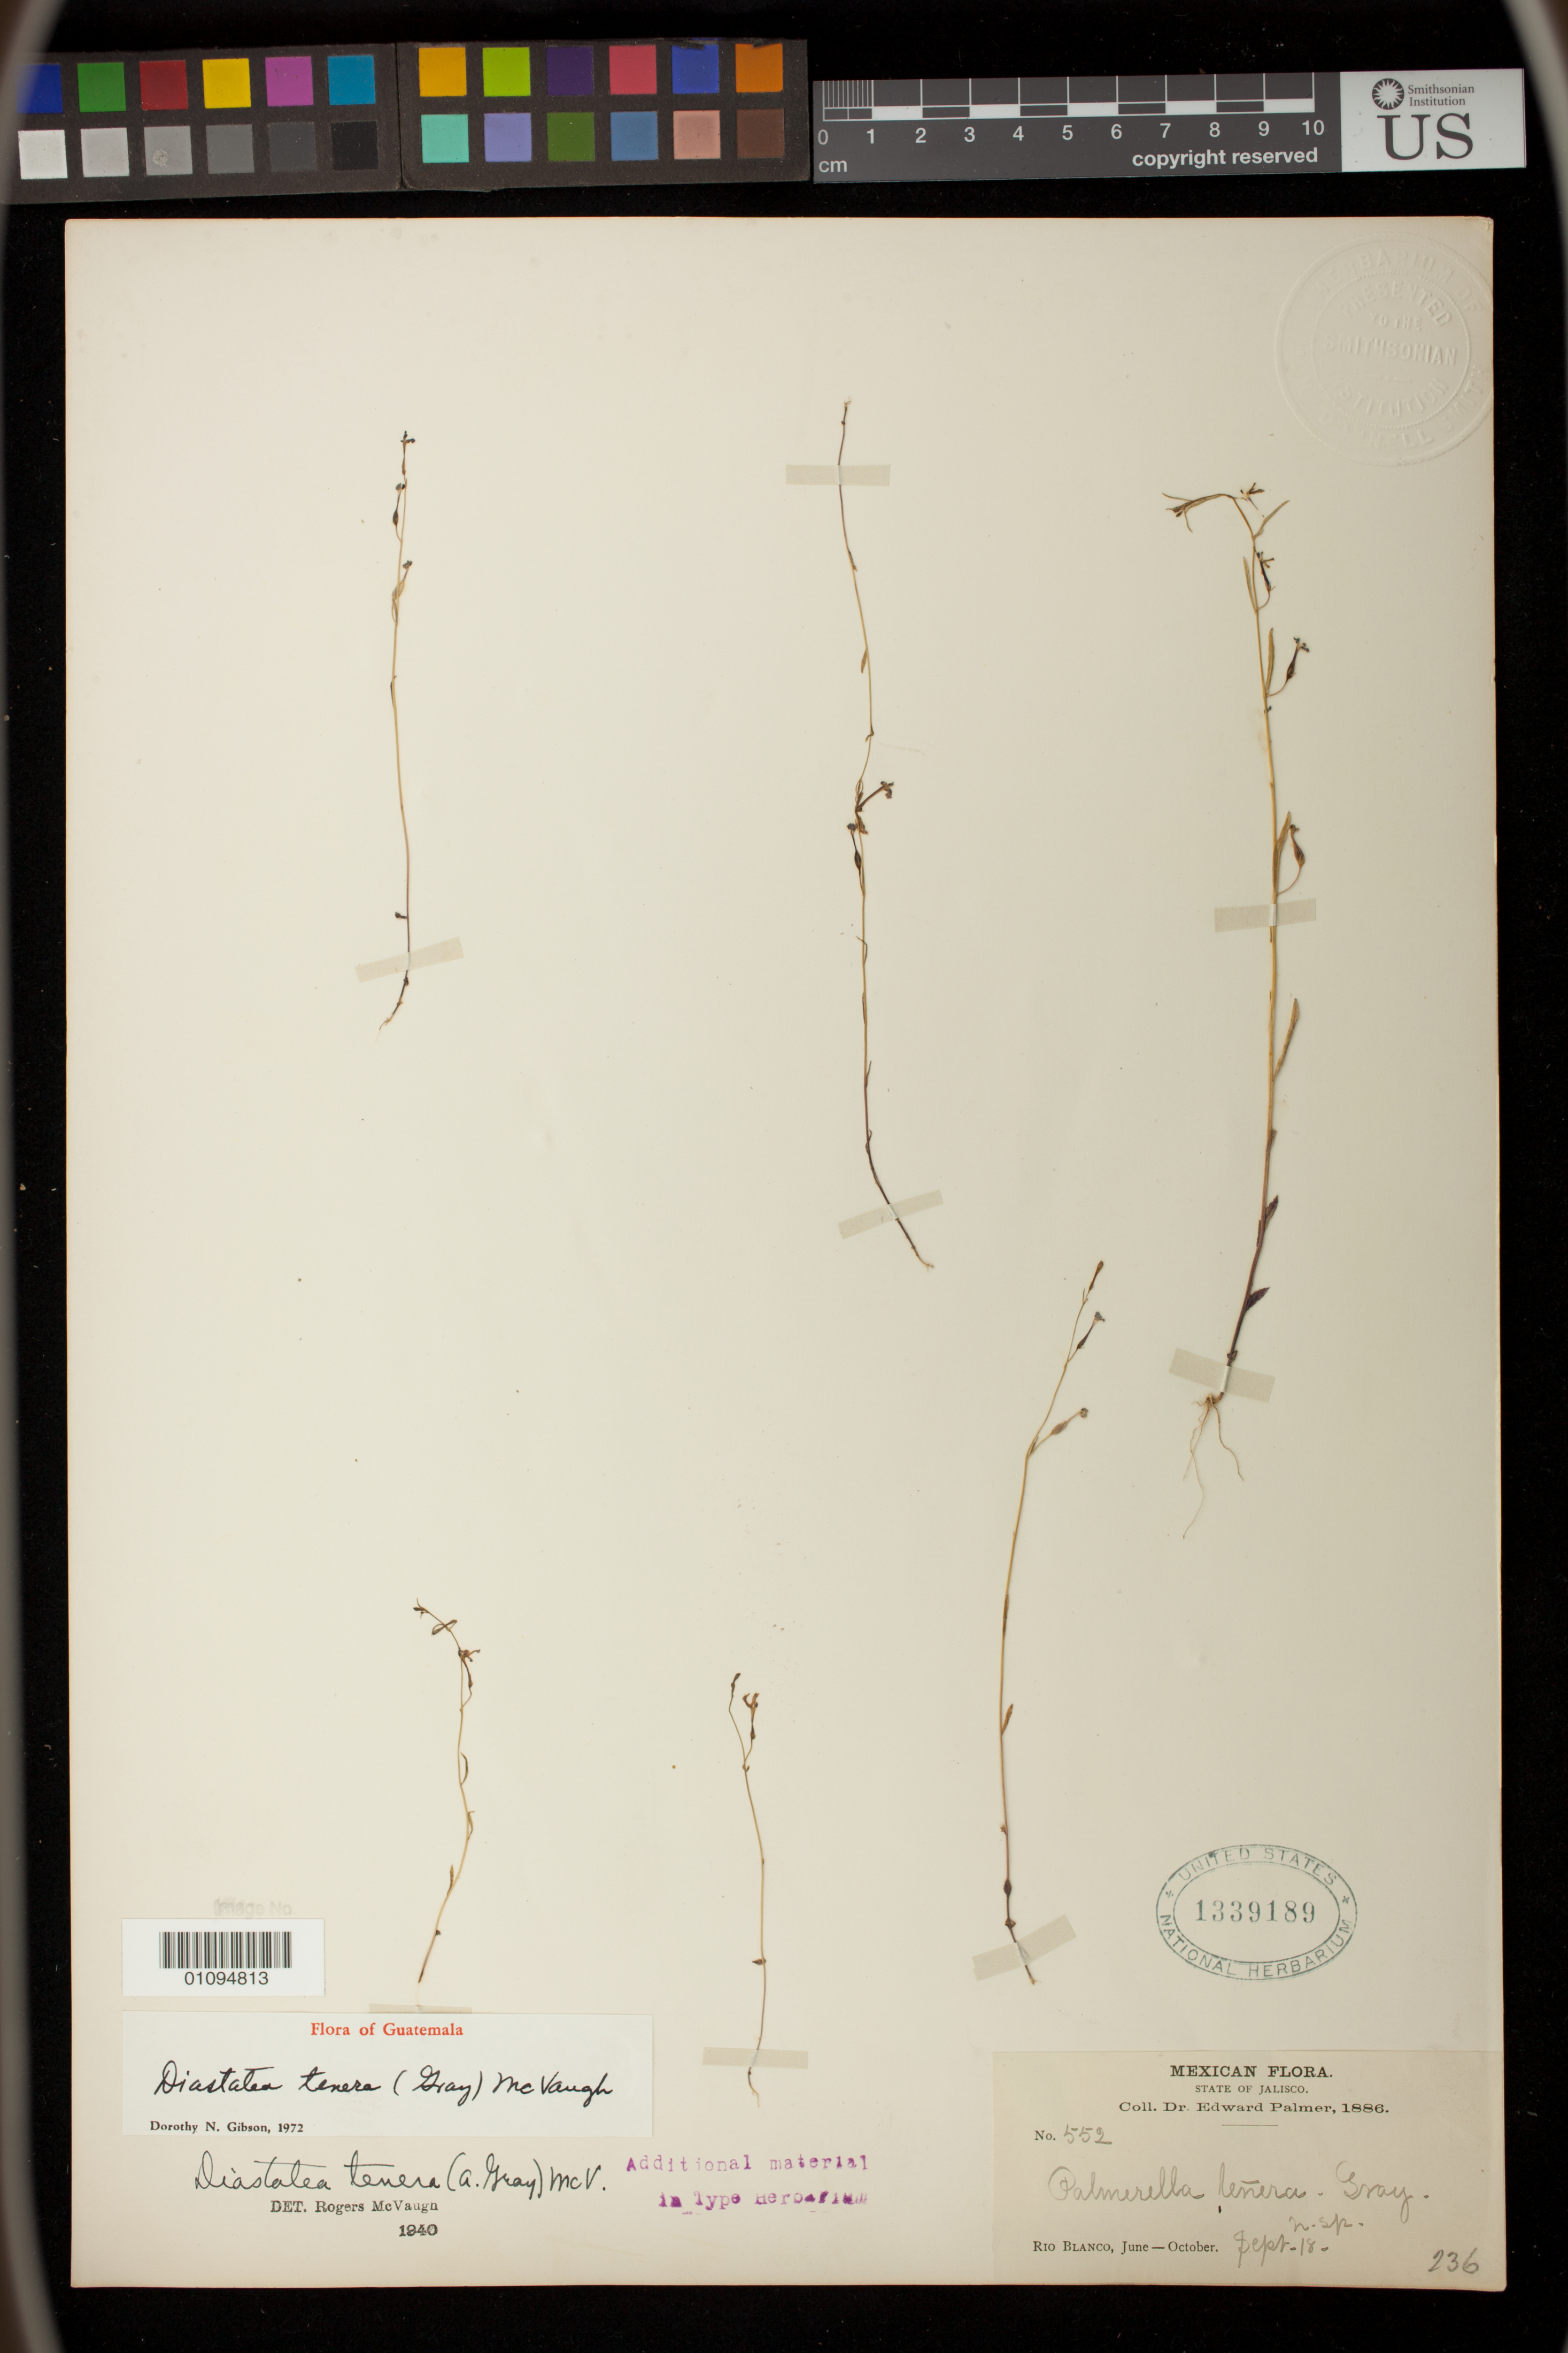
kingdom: Plantae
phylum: Tracheophyta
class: Magnoliopsida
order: Asterales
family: Campanulaceae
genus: Palmerella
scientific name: Palmerella tenera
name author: A. Gray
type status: Isotype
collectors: E. Palmer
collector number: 552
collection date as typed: Sep 1886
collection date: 1886-09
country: Mexico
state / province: Jalisco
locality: Rio Blanco.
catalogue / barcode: US 1339189